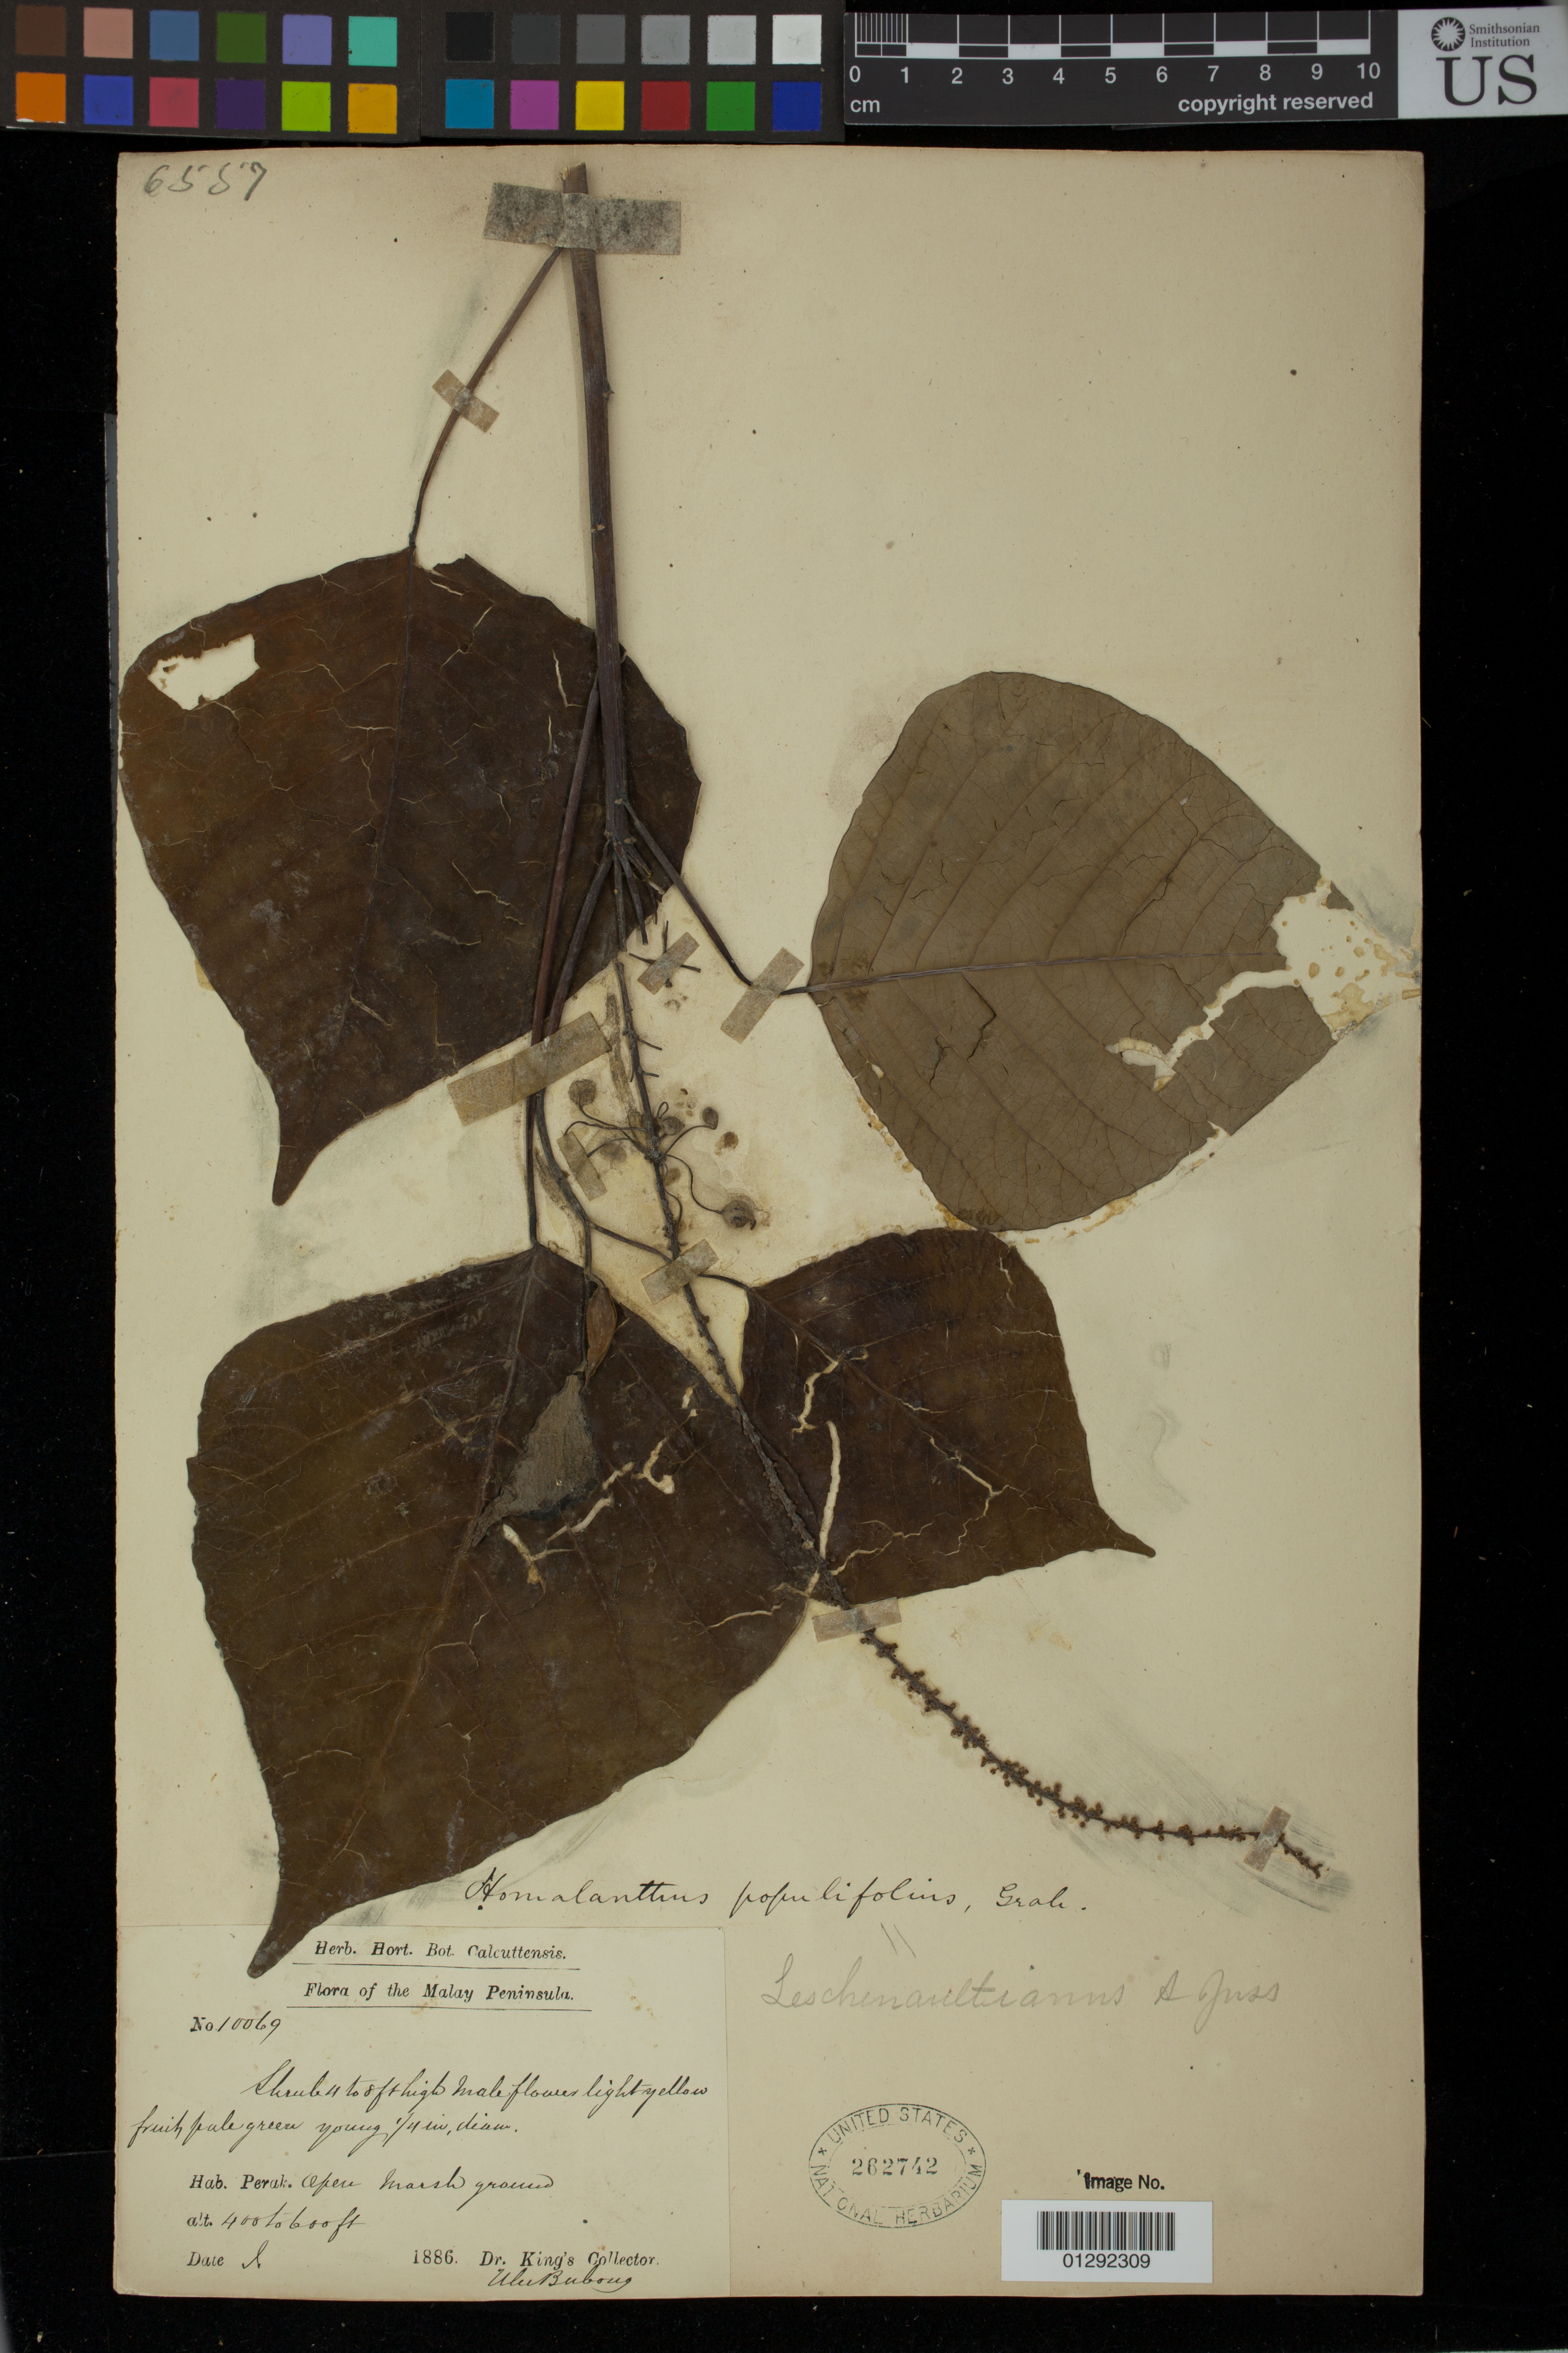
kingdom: Plantae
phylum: Tracheophyta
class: Magnoliopsida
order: Malpighiales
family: Euphorbiaceae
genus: Homalanthus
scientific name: Homalanthus populifolius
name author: Graham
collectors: Dr. King's collector & U. Buboug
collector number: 10069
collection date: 1886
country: Malaysia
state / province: Perak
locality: Malay Peninsula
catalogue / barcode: US 262742